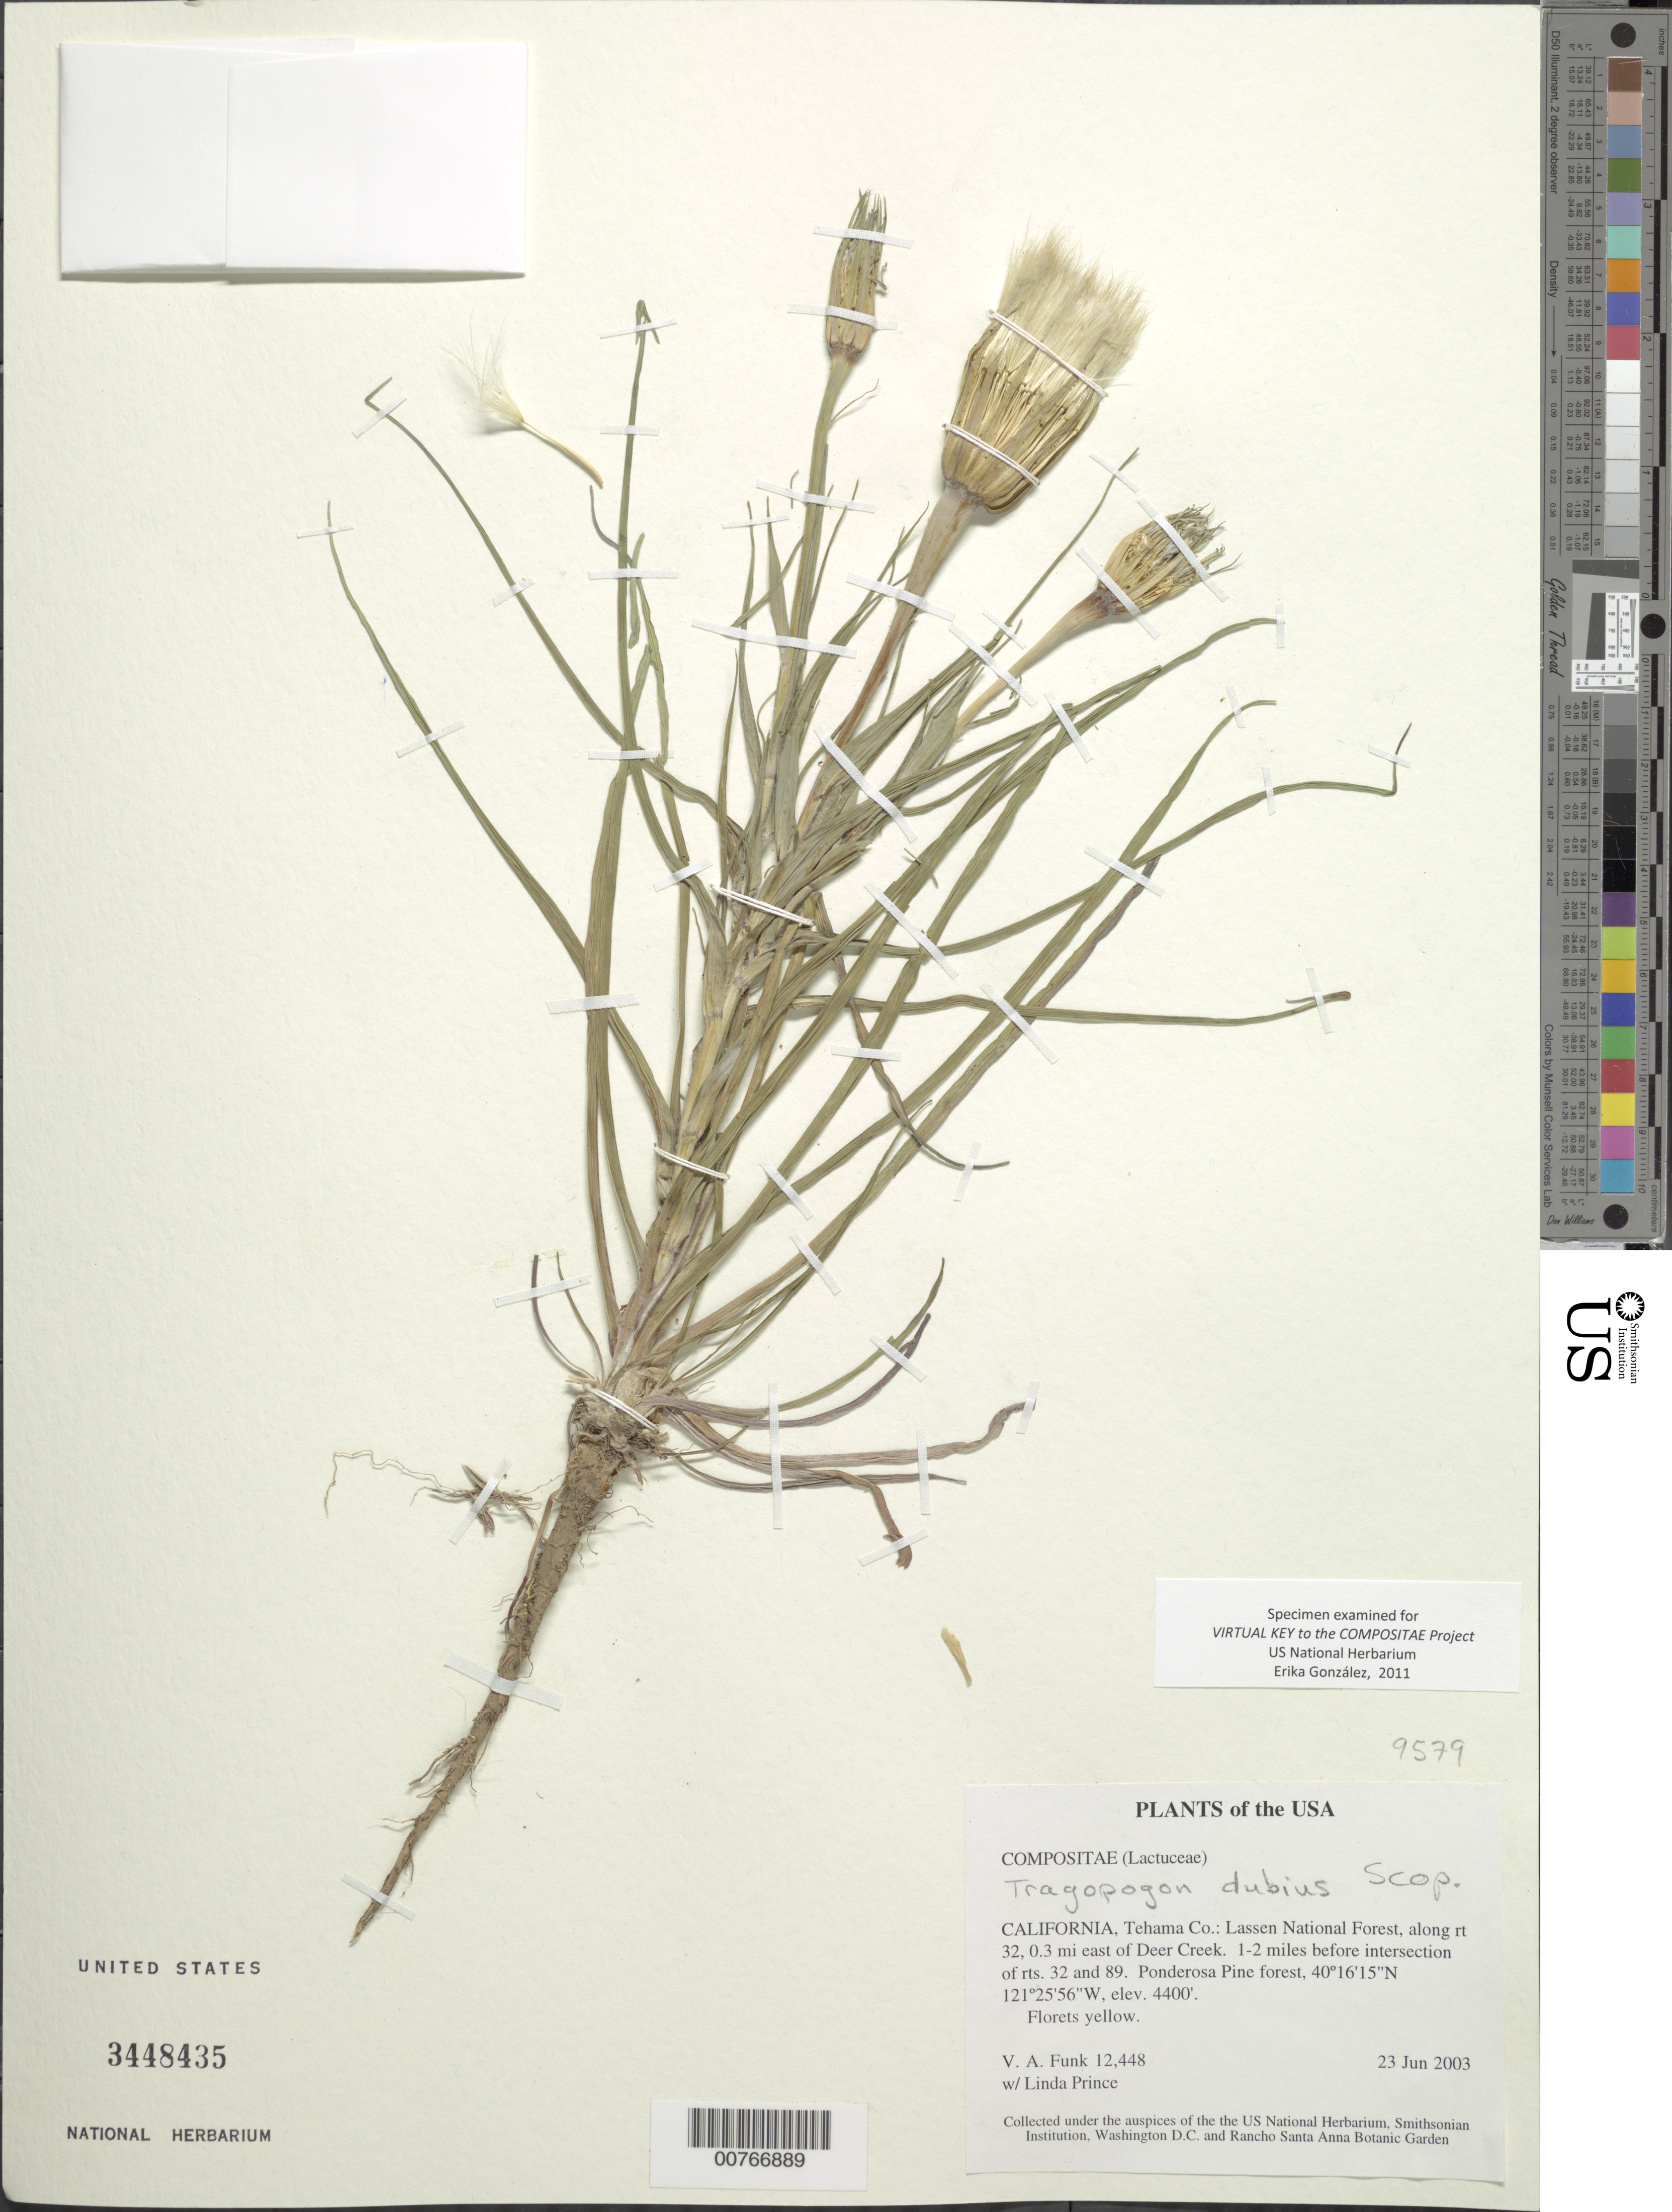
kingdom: Plantae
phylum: Tracheophyta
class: Magnoliopsida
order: Asterales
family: Asteraceae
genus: Tragopogon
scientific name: Tragopogon dubius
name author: Scop.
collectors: V. Funk & L. M. Prince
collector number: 12448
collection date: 2003-06-23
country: United States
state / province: California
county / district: Tehama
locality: Tehama Co.: Lassen National Forest, along rt 32, 0.3 mi east of Deer Creek. 1-2 miles before intersection of rts. 32 and 89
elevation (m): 1341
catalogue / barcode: US 3448435